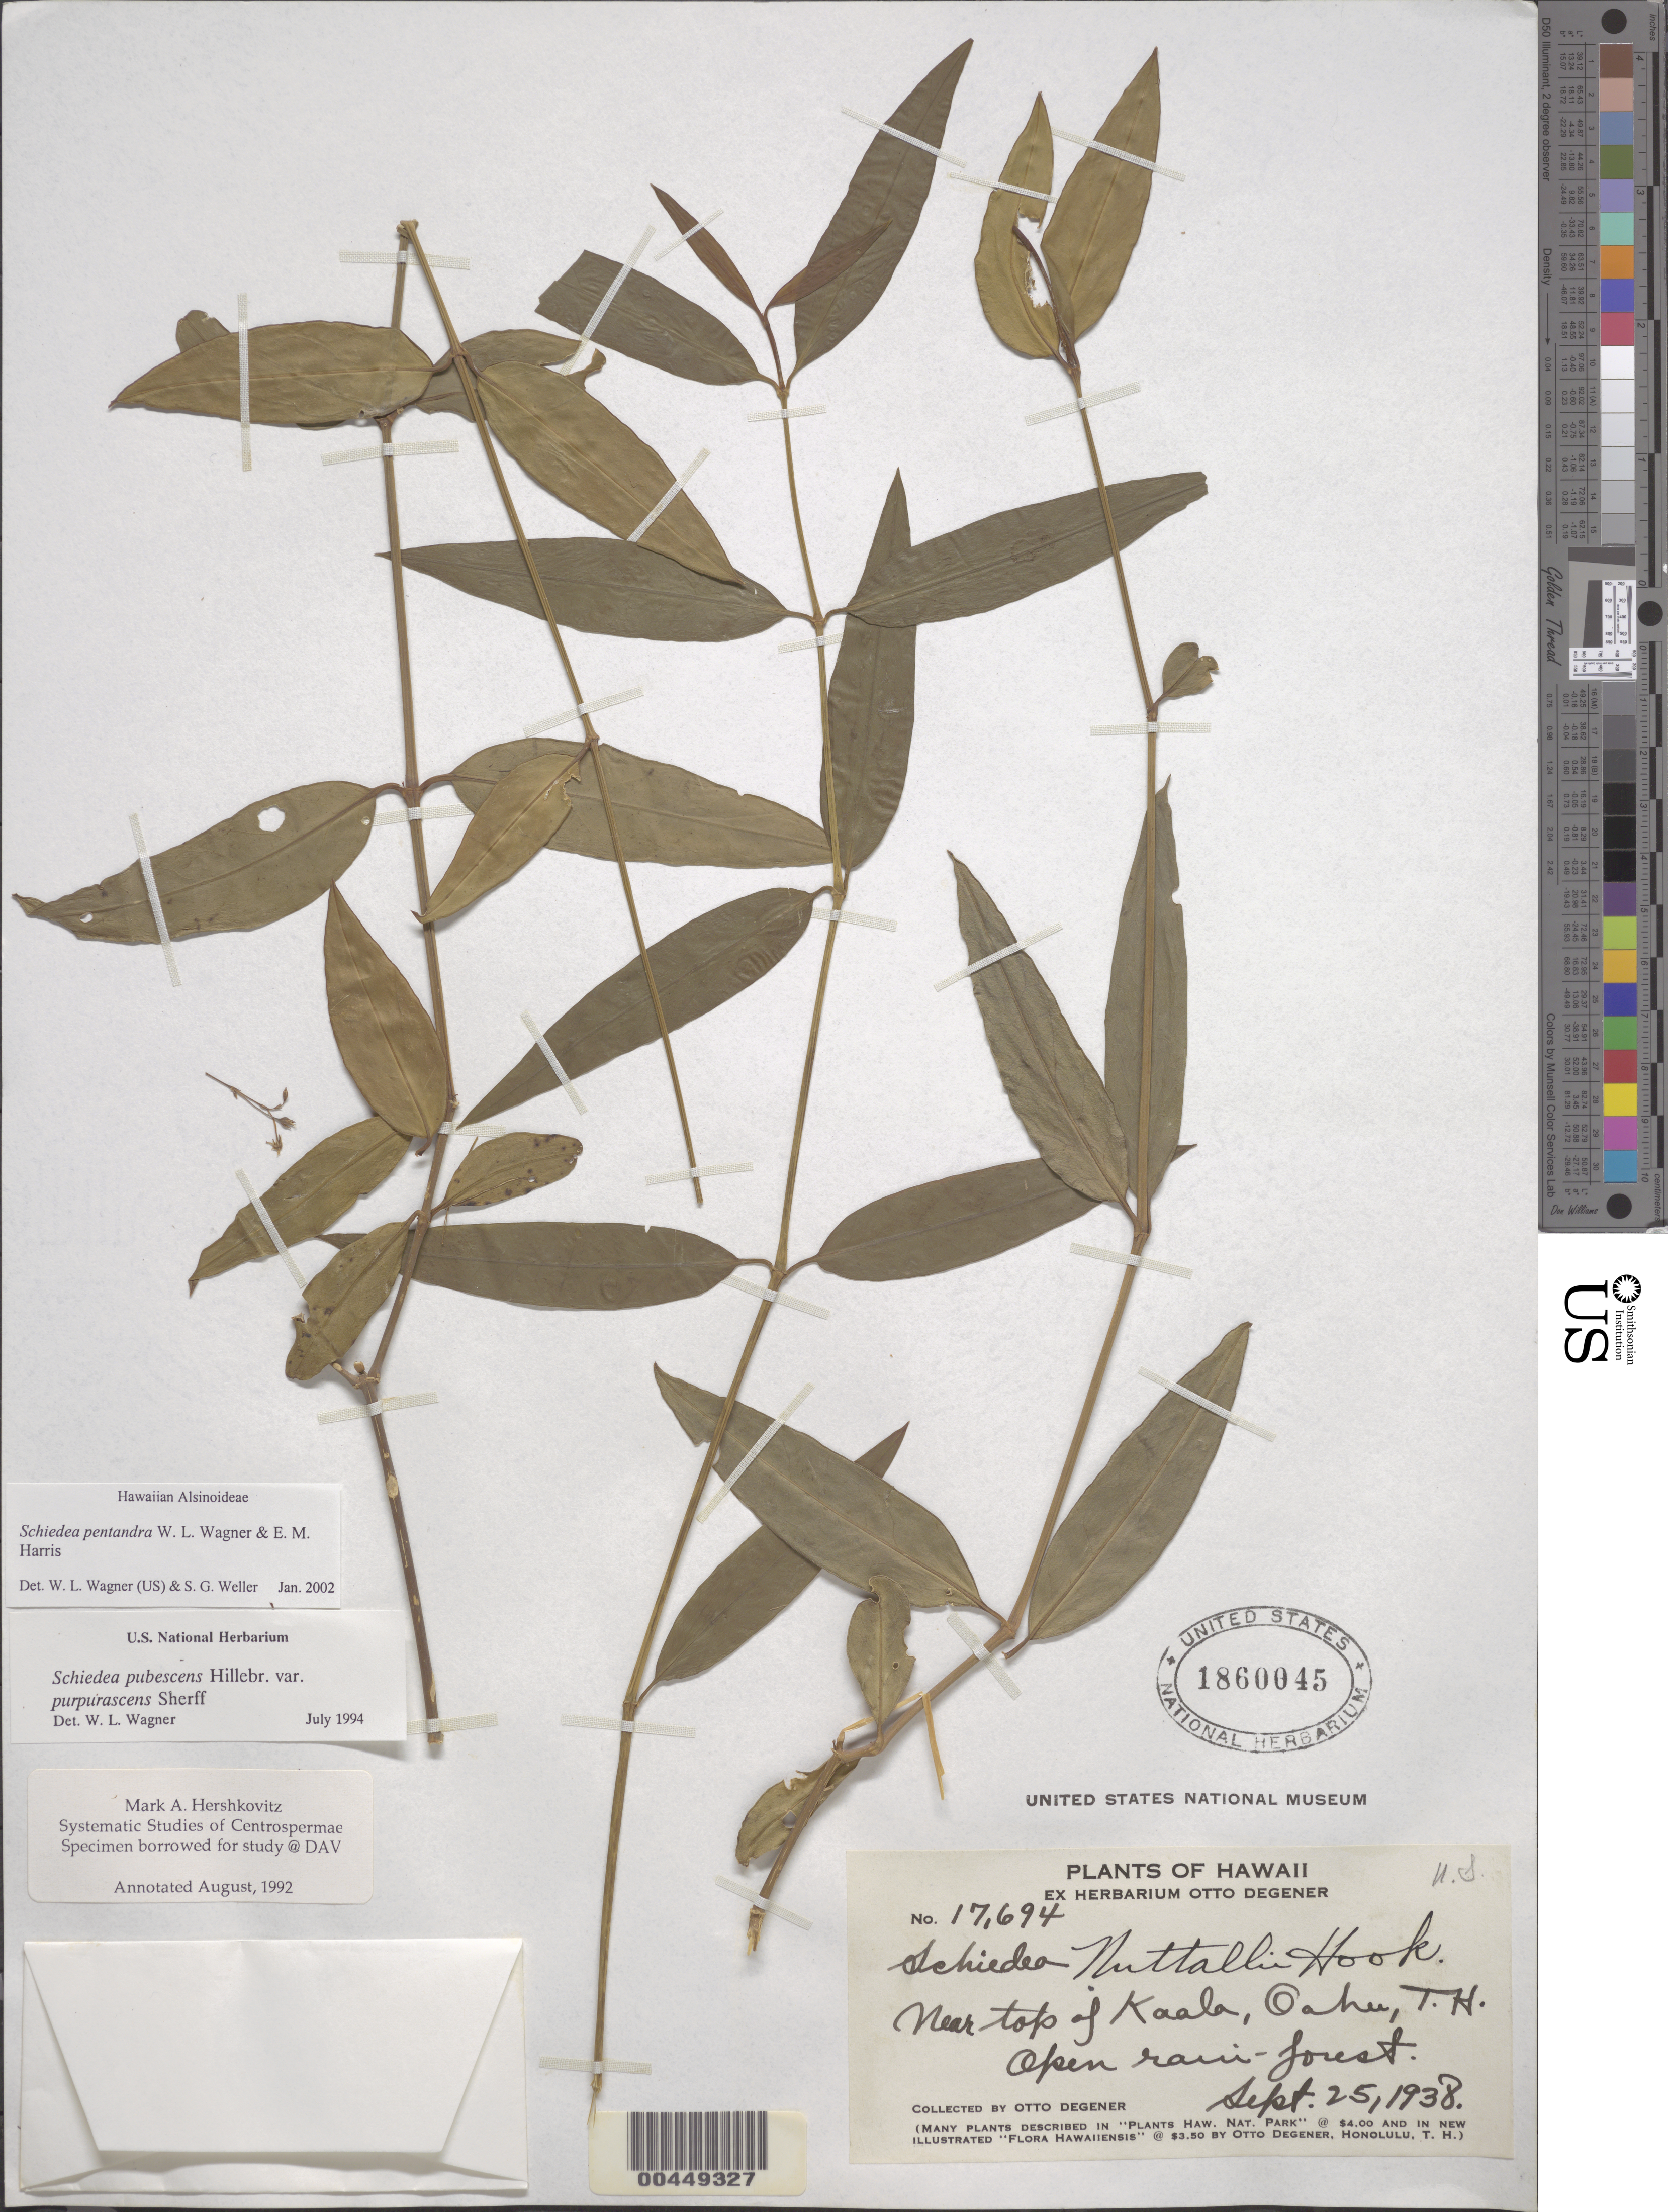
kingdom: Plantae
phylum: Tracheophyta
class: Magnoliopsida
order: Caryophyllales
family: Caryophyllaceae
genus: Schiedea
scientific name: Schiedea pentandra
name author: W.L. Wagner & E.M. Harris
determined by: Wagner, W. L.; Weller, Stephen G.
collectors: O. Degener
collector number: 17694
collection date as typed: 25 Sep 1938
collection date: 1938-09-25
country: United States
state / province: Hawaii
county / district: Honolulu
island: Oahu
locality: Near top of Kaala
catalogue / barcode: US 1860045